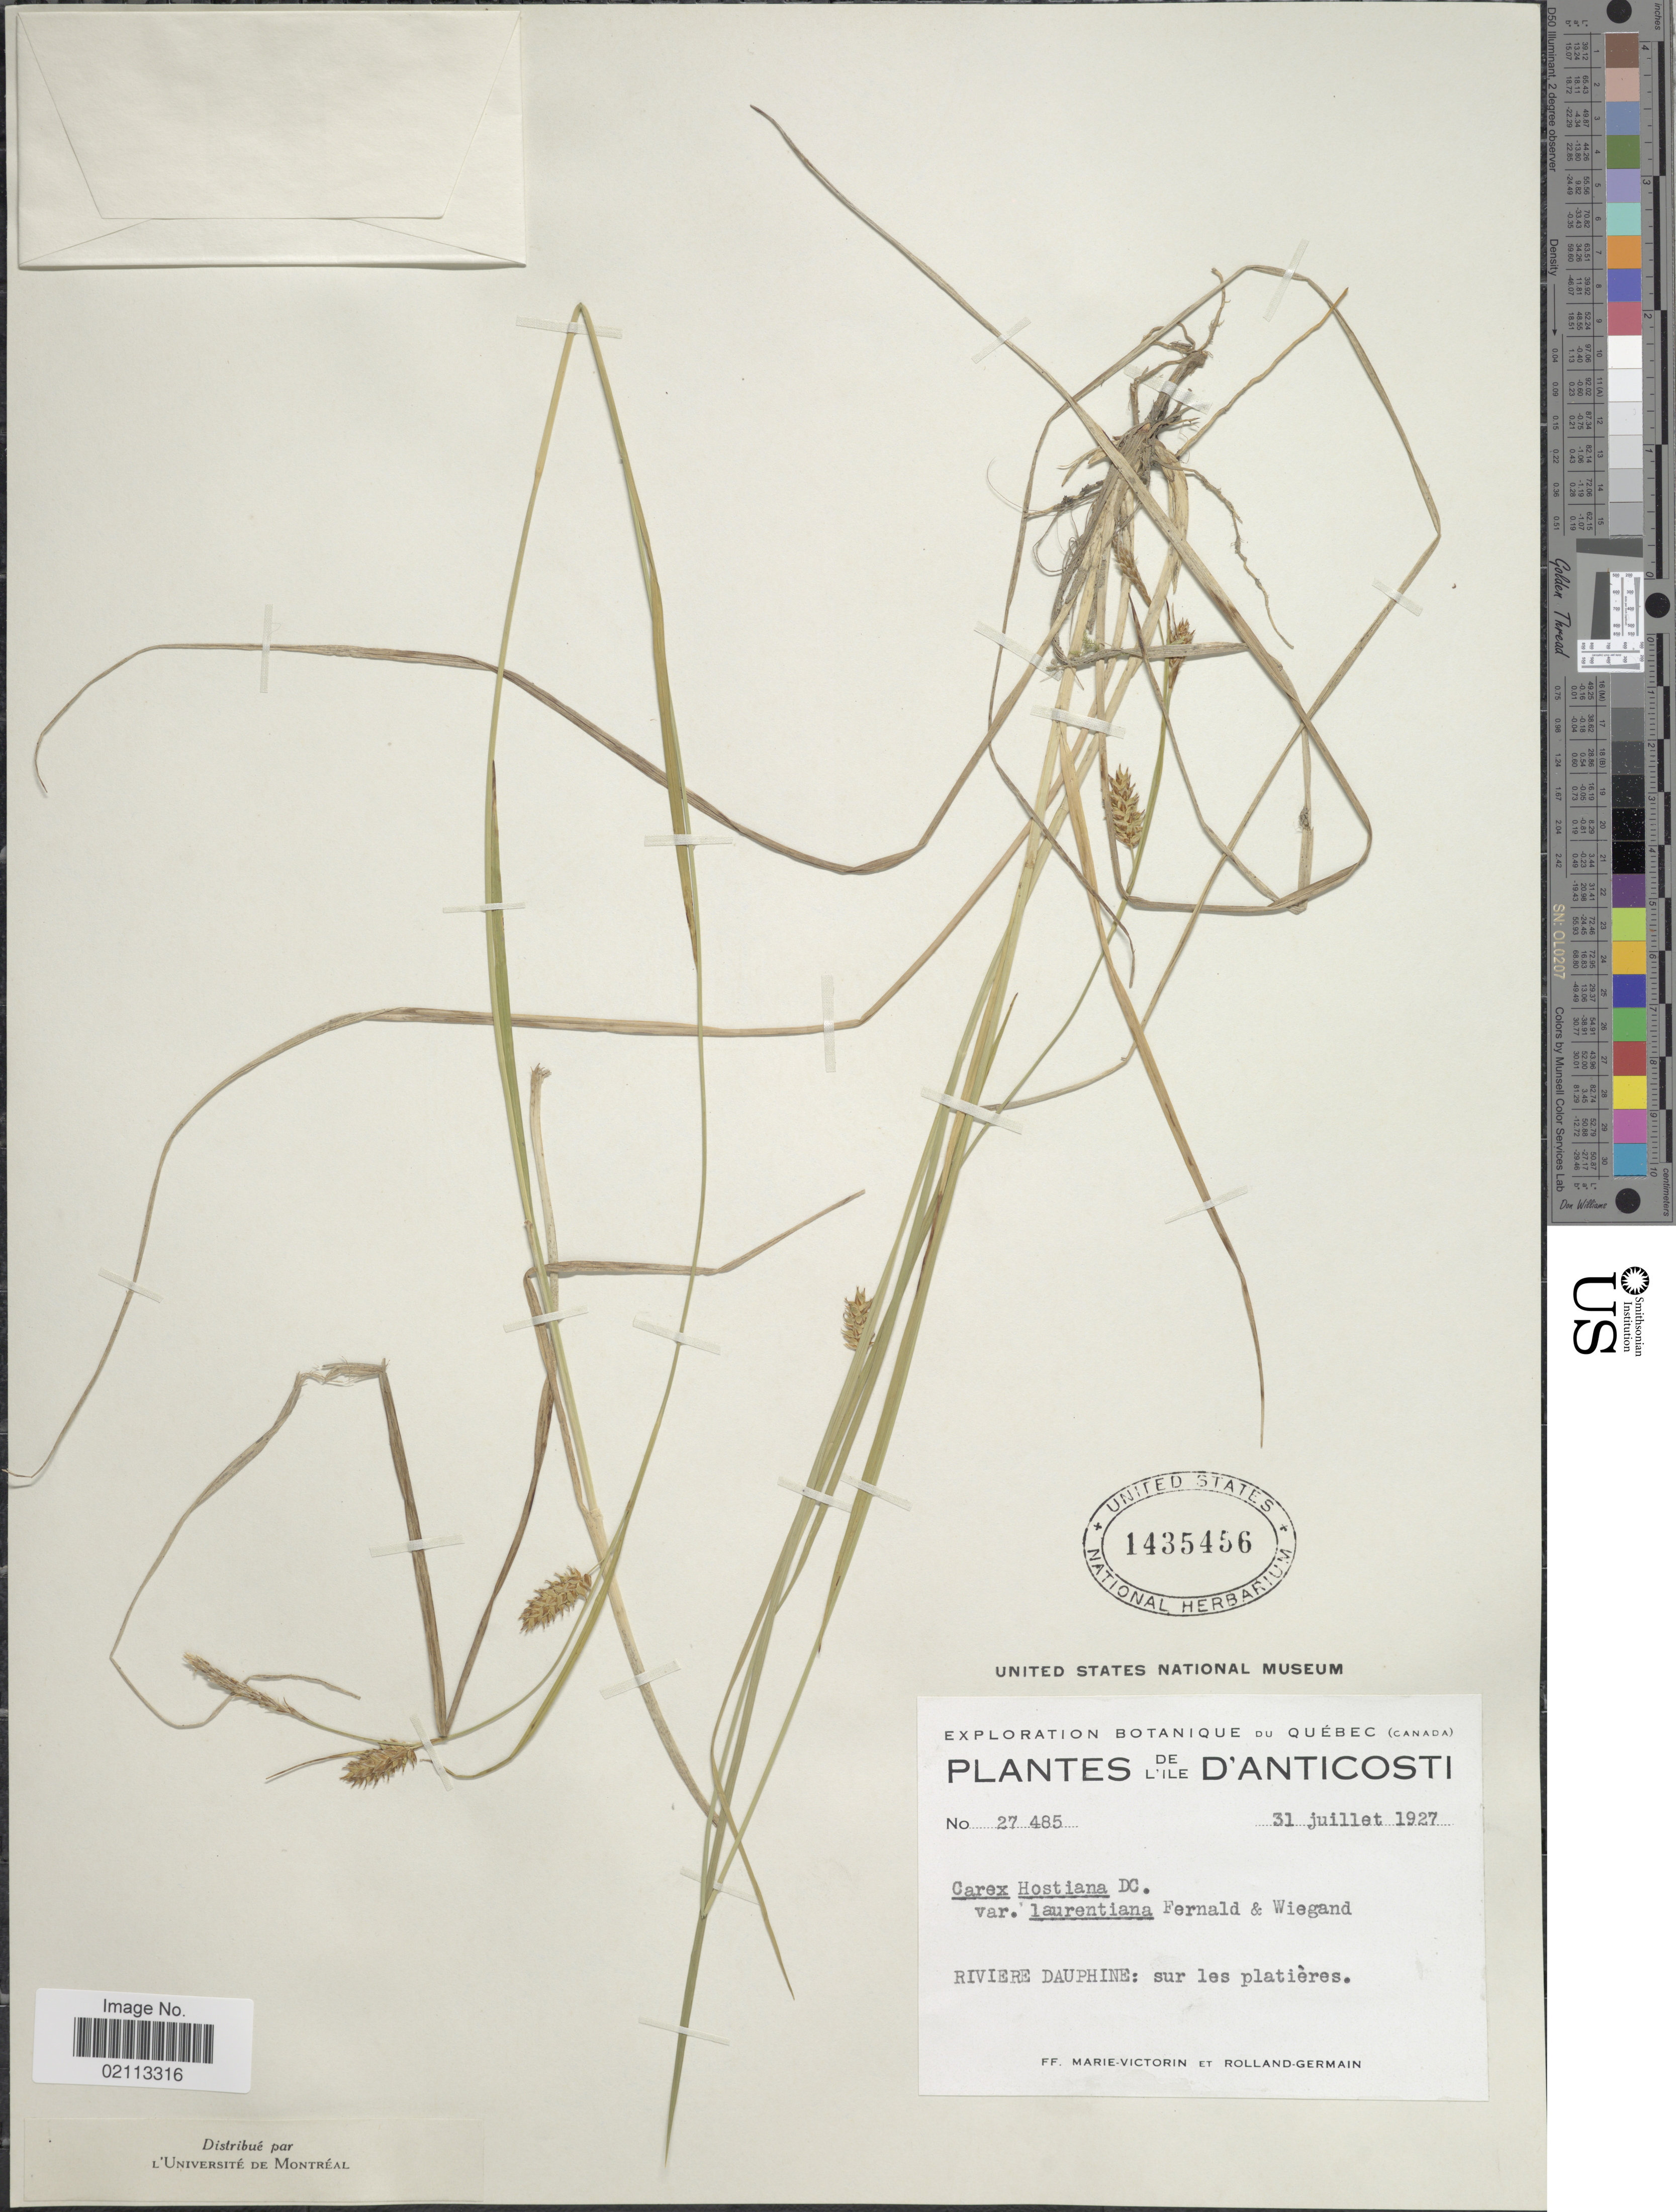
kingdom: Plantae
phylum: Tracheophyta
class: Liliopsida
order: Poales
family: Cyperaceae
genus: Carex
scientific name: Carex hostiana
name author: DC.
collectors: F. Marie-Victorin & Rolland-Germain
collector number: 27485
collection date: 1927-07-31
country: Canada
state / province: Quebec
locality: De L'Ile D'Anticosti, Riviere Dauphine: sur les platières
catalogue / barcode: US 1435456